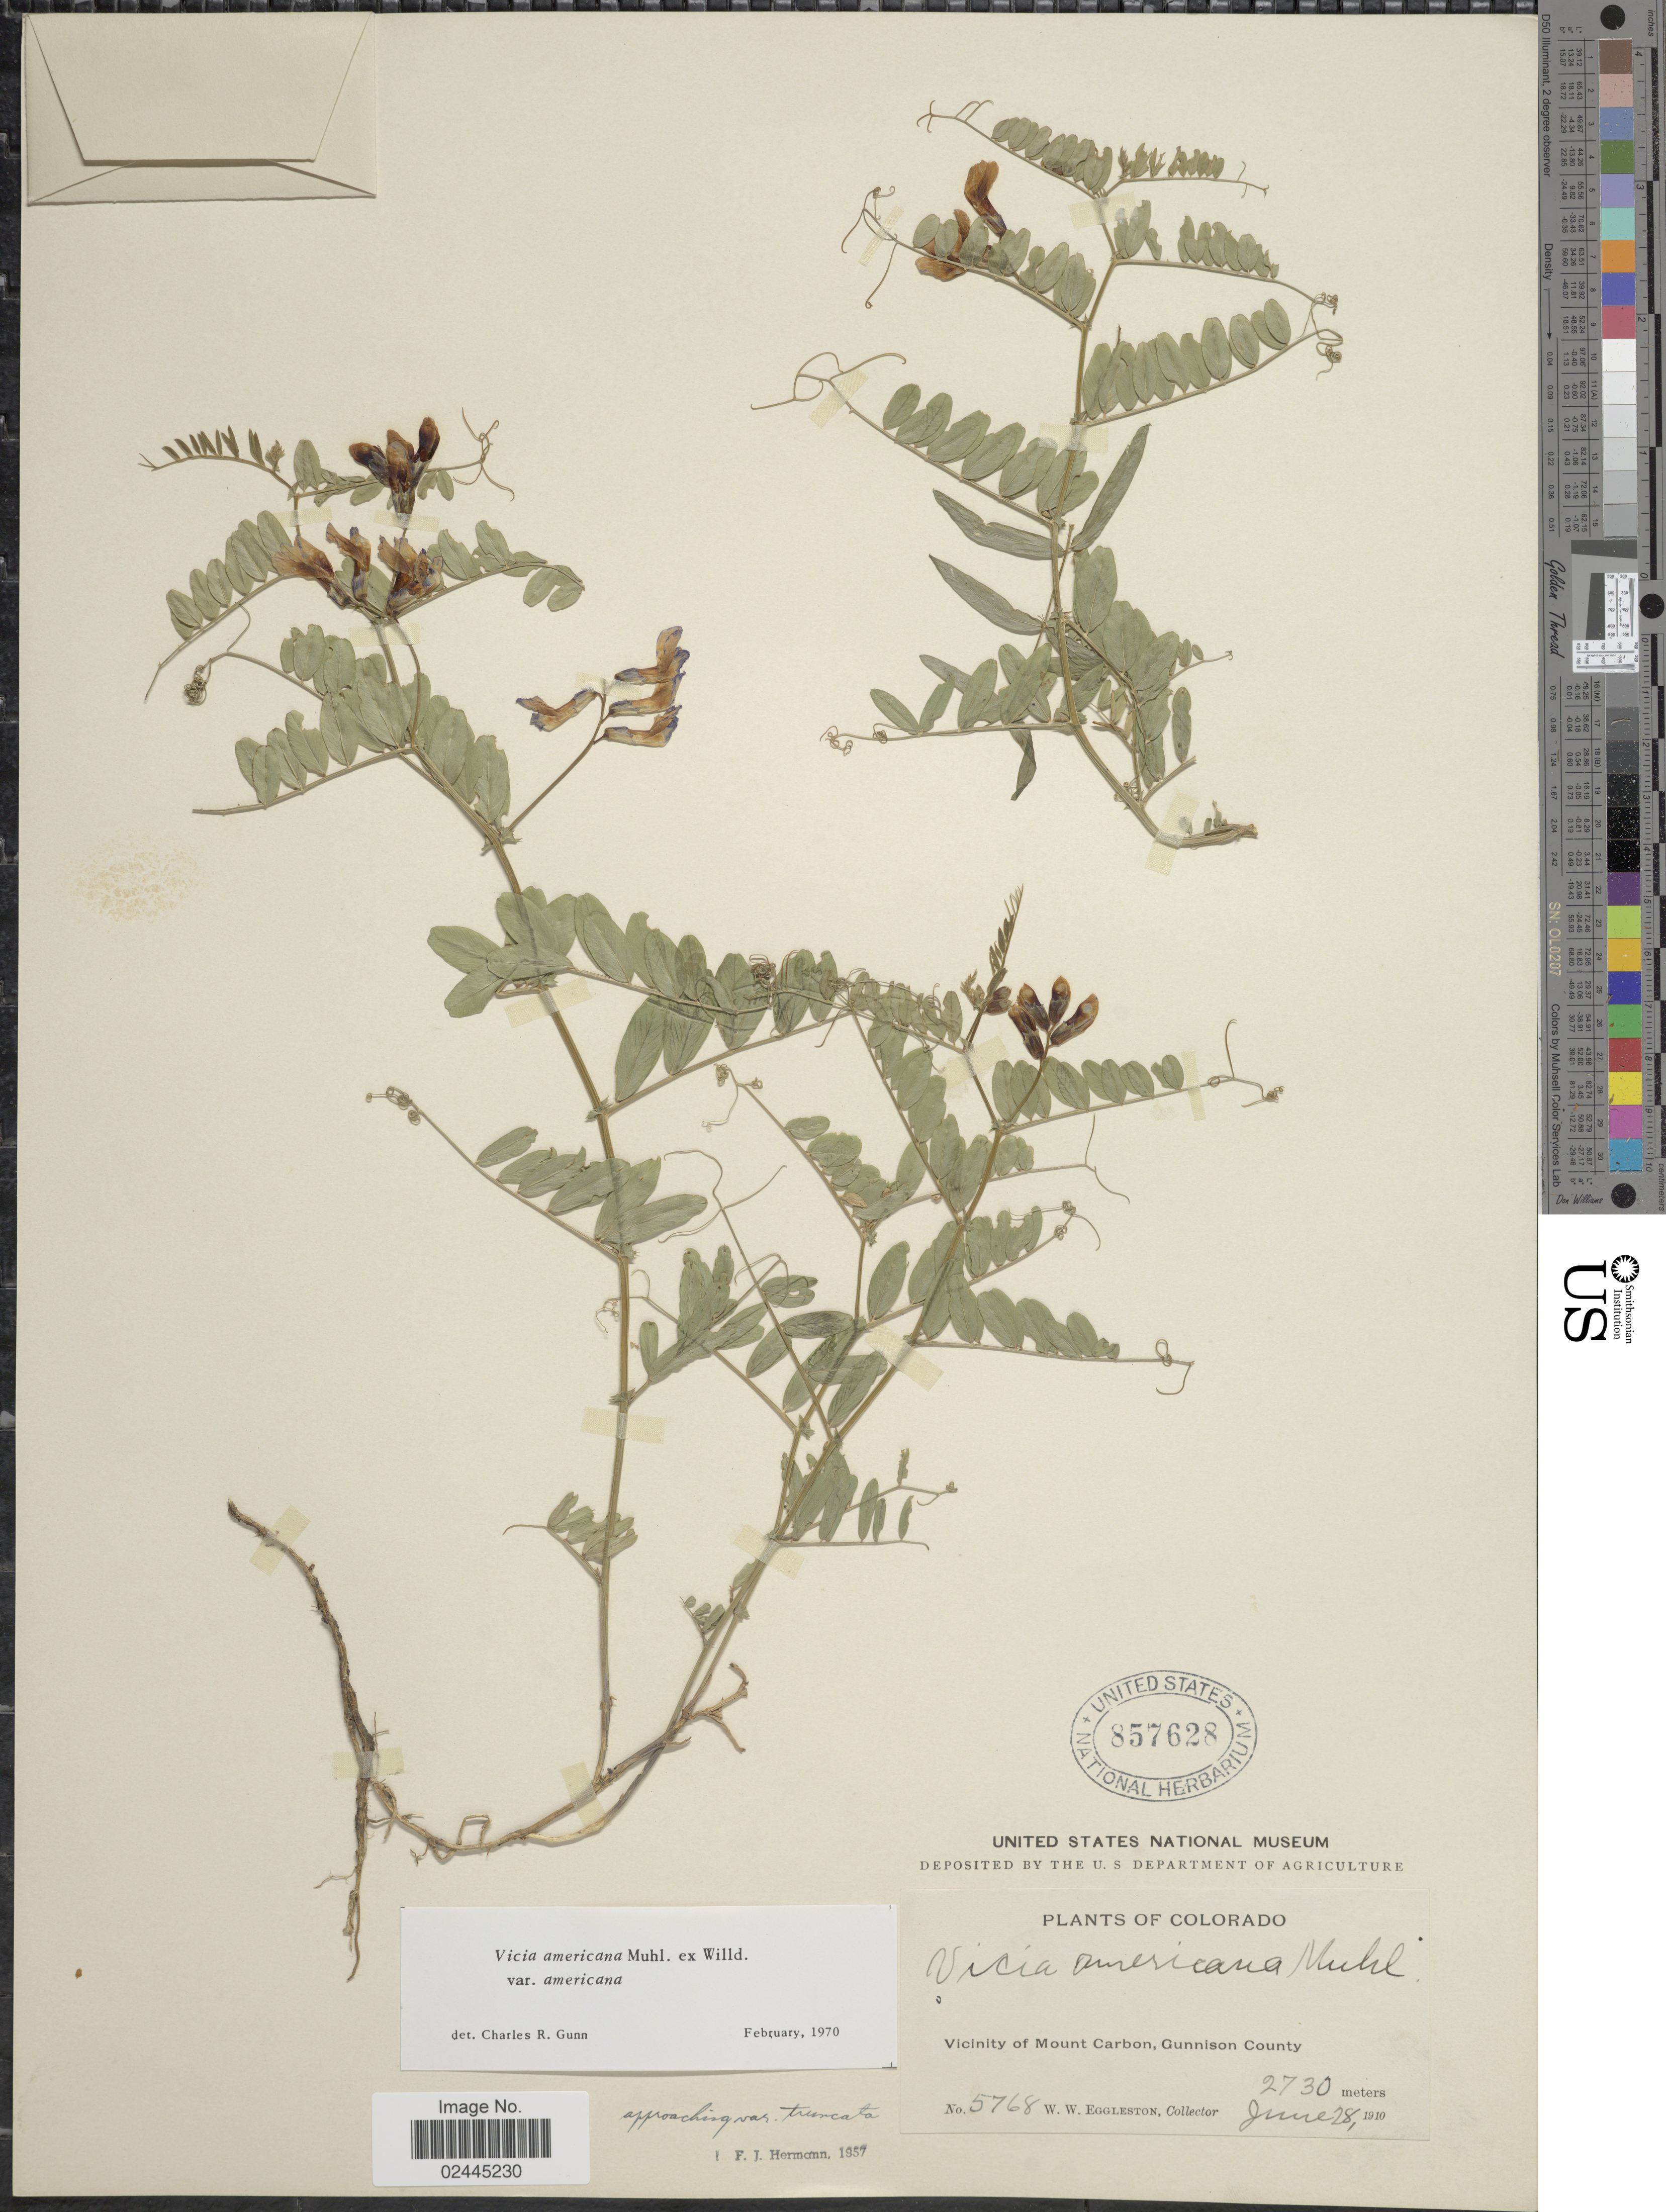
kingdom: Plantae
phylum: Tracheophyta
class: Magnoliopsida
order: Fabales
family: Fabaceae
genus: Vicia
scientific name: Vicia americana var. americana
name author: Muhl. ex Willd.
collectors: W. W. Eggleston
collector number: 5768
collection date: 1910-06-28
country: United States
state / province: Colorado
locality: Vicinity of Mount Carbon, Gunnison County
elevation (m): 2730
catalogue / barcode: US 857628